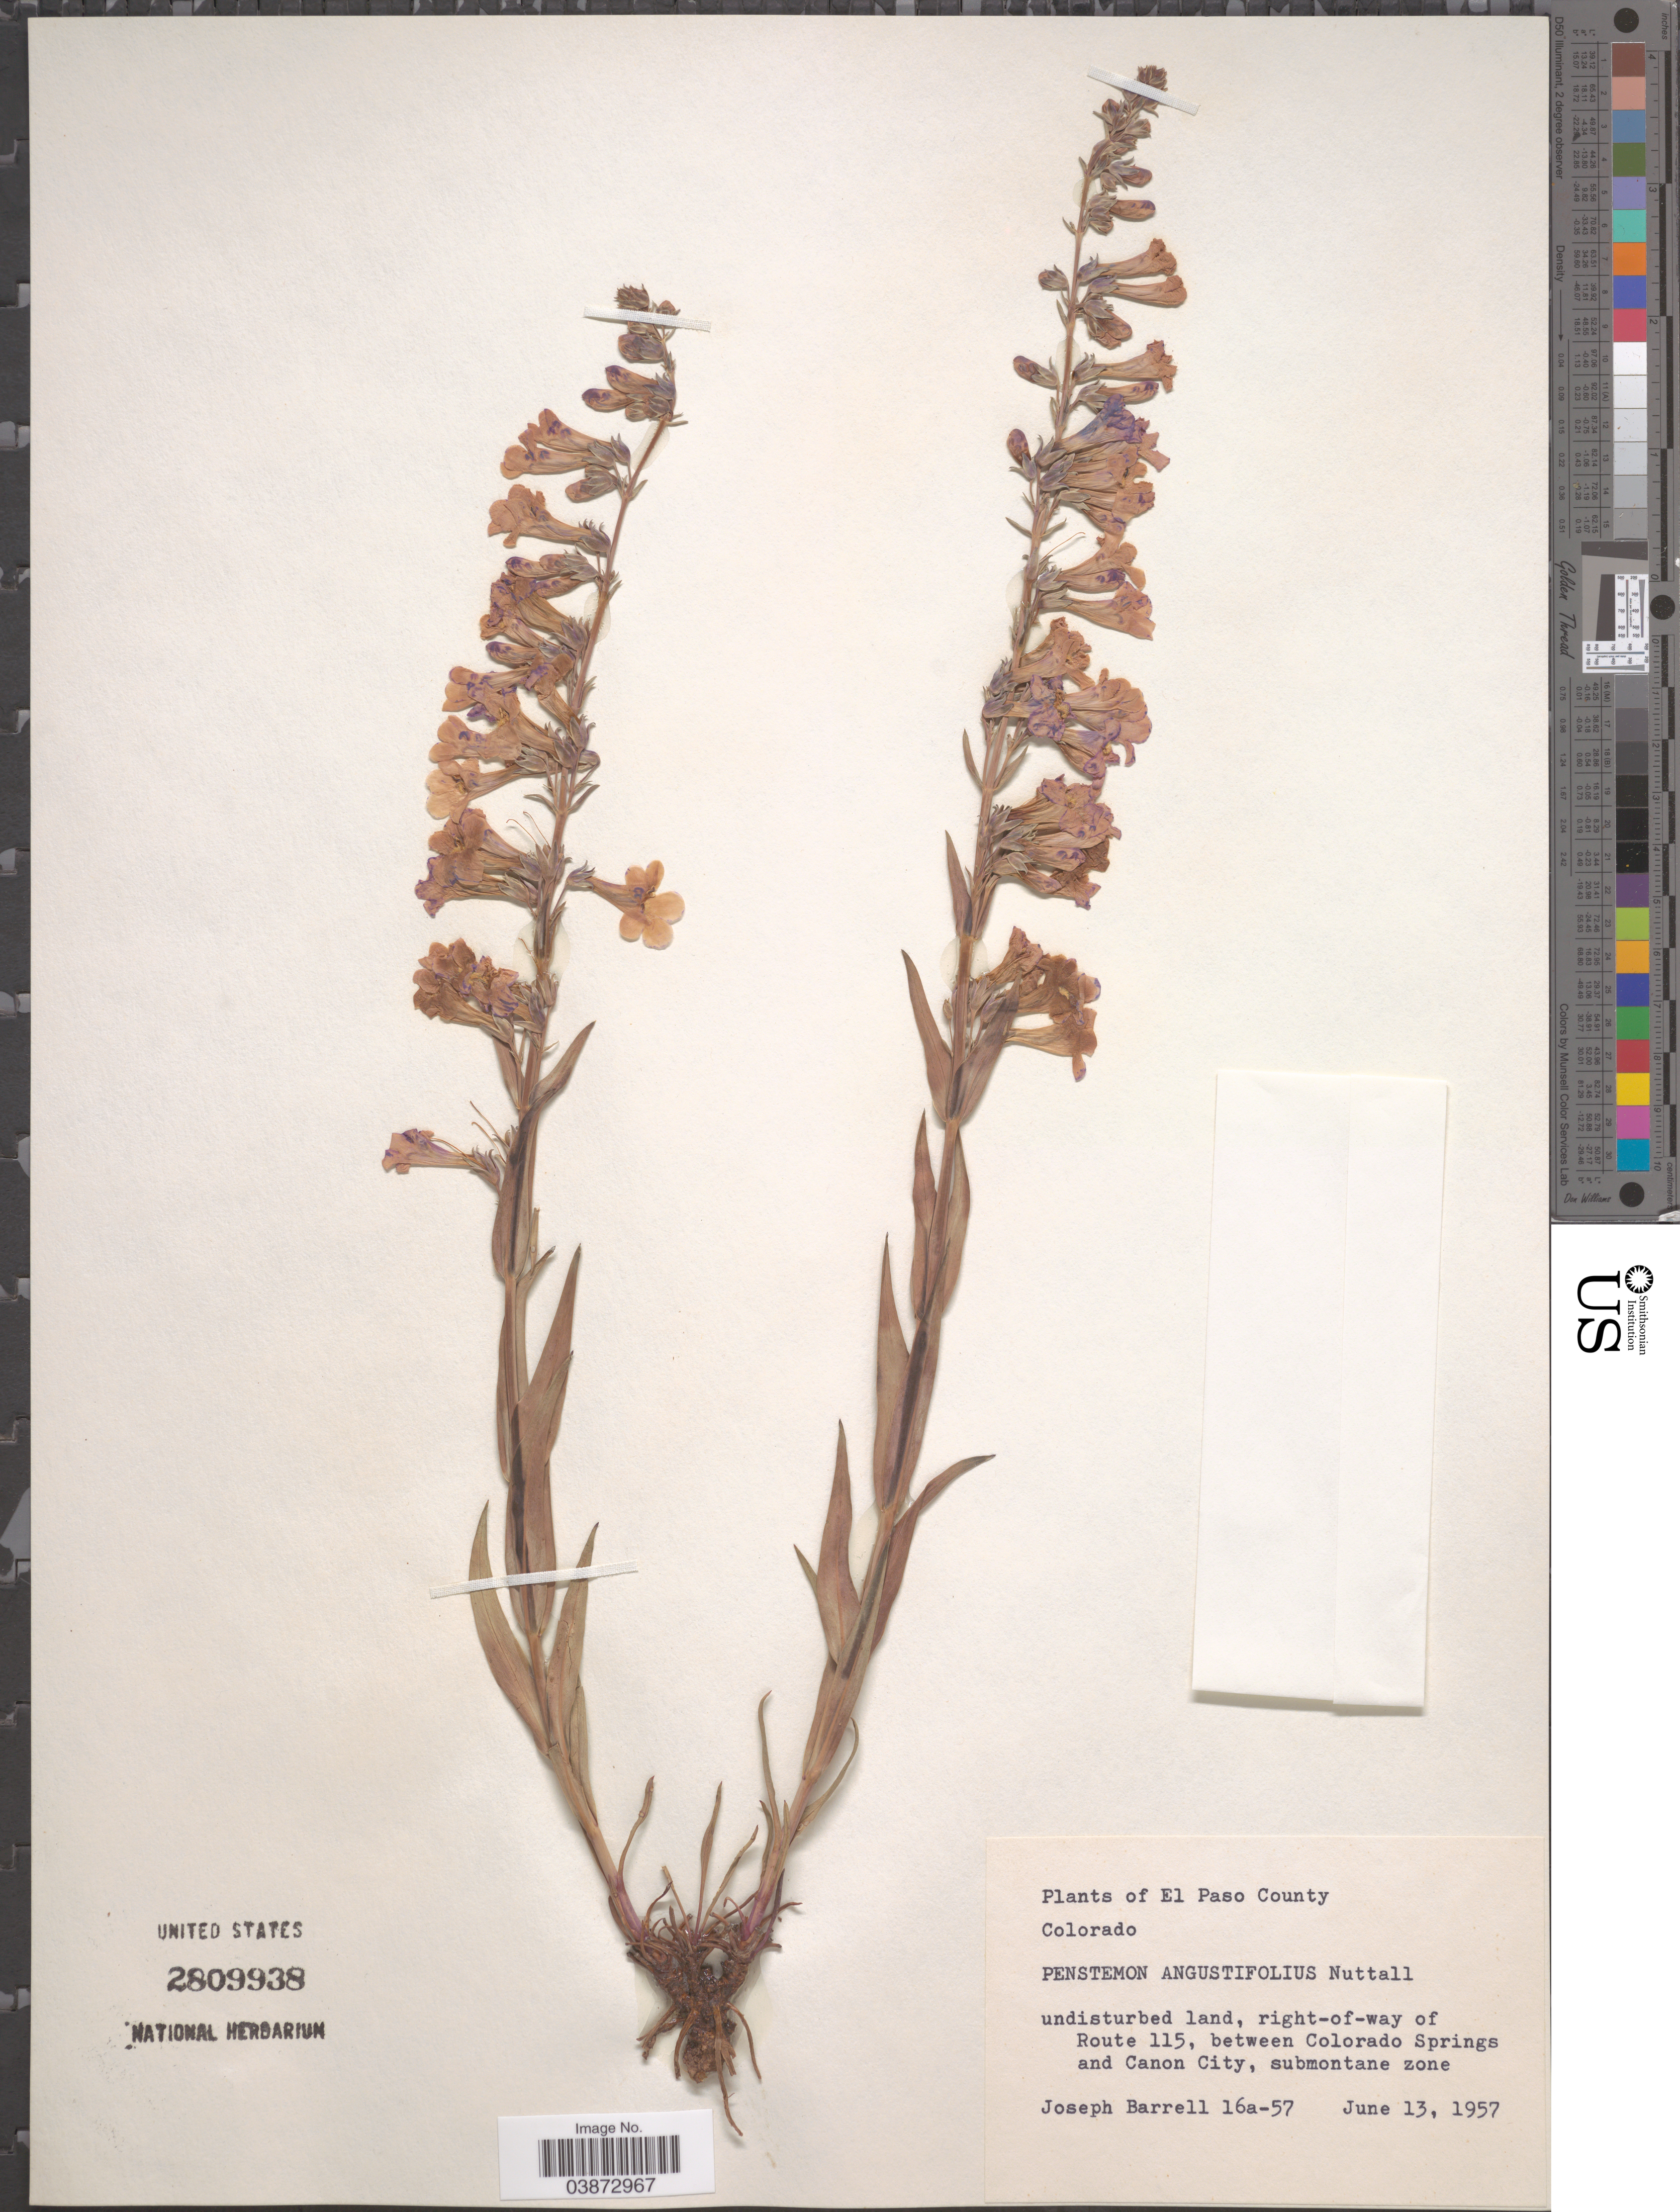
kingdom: Plantae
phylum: Tracheophyta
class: Magnoliopsida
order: Lamiales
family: Plantaginaceae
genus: Penstemon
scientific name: Penstemon angustifolius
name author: Nutt. ex Pursh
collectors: J. Barrell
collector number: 16a-57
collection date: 1957-06-13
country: United States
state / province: Colorado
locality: El Paso County. Right-of-way of Route 115, between Colorado Springs and Canon City.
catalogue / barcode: US 2809938